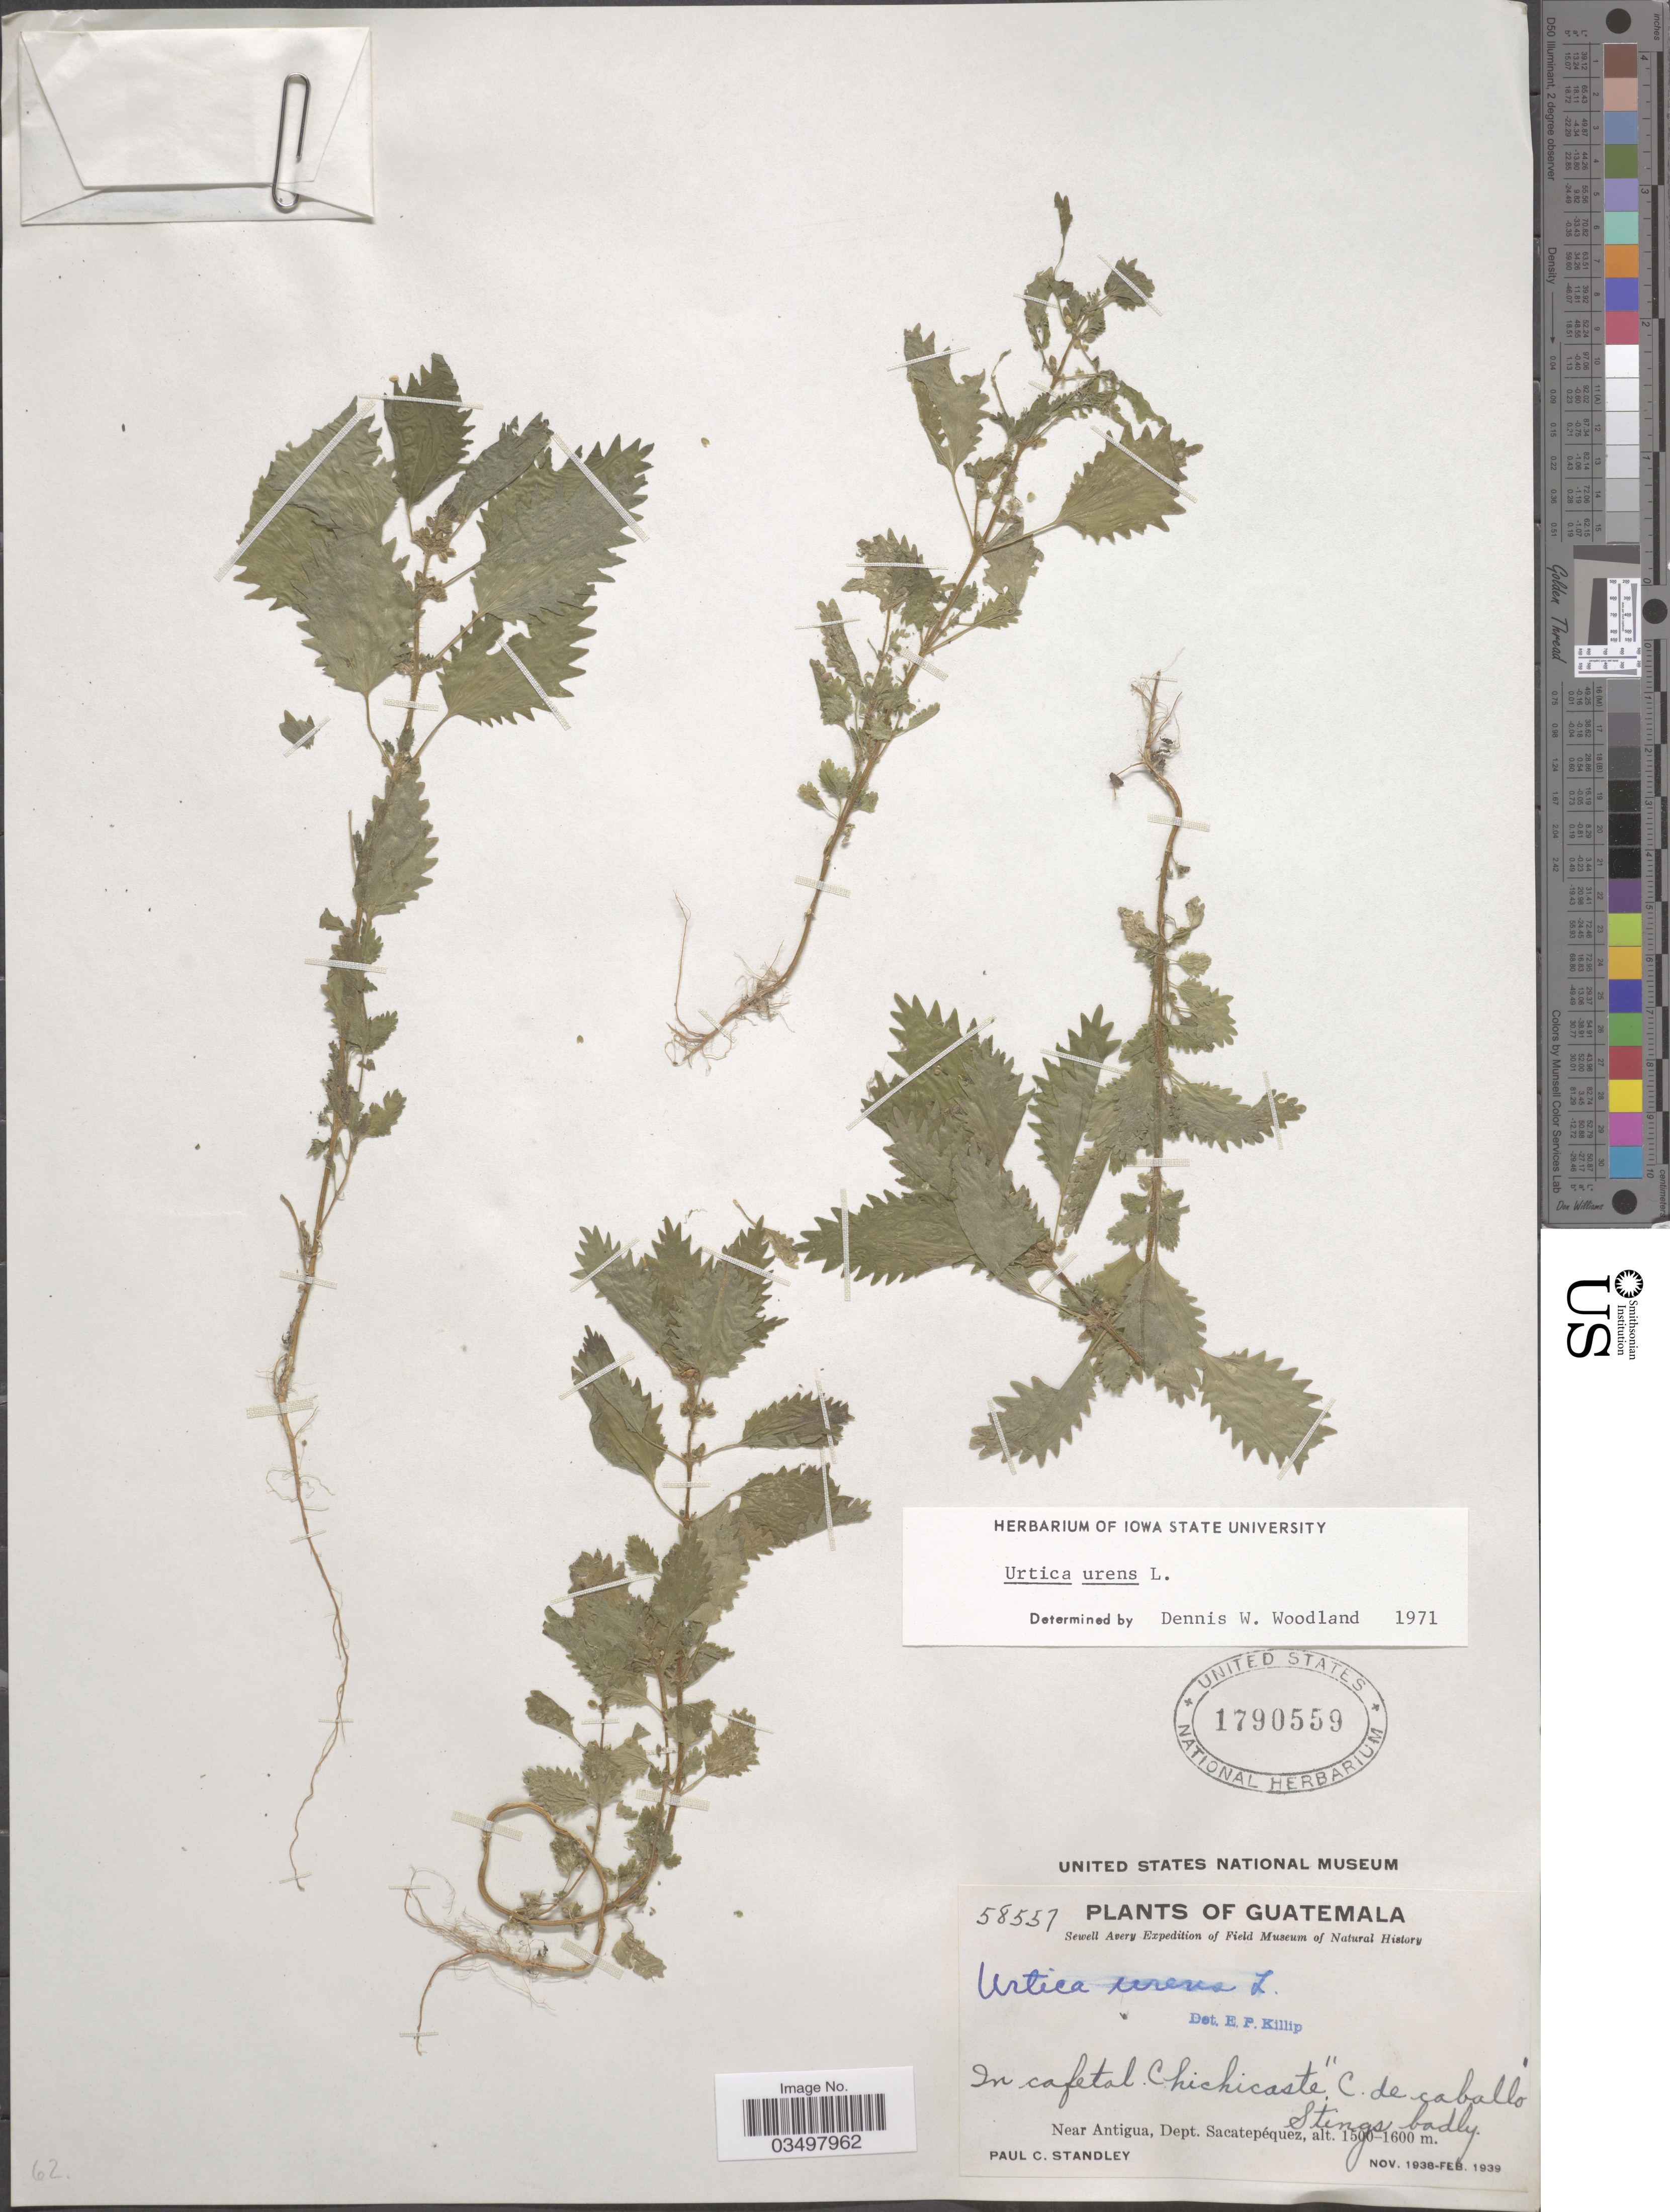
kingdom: Plantae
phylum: Tracheophyta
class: Magnoliopsida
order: Rosales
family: Urticaceae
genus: Urtica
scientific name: Urtica urens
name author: L.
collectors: P. C. Standley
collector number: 58557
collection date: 1938-11/1939-02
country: Guatemala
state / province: Sacatepequez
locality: In cafetal Chichicaste 'C. de caballo'. Near Antigua, Dept. Sacatepéquez.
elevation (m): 1500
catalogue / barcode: US 1790559